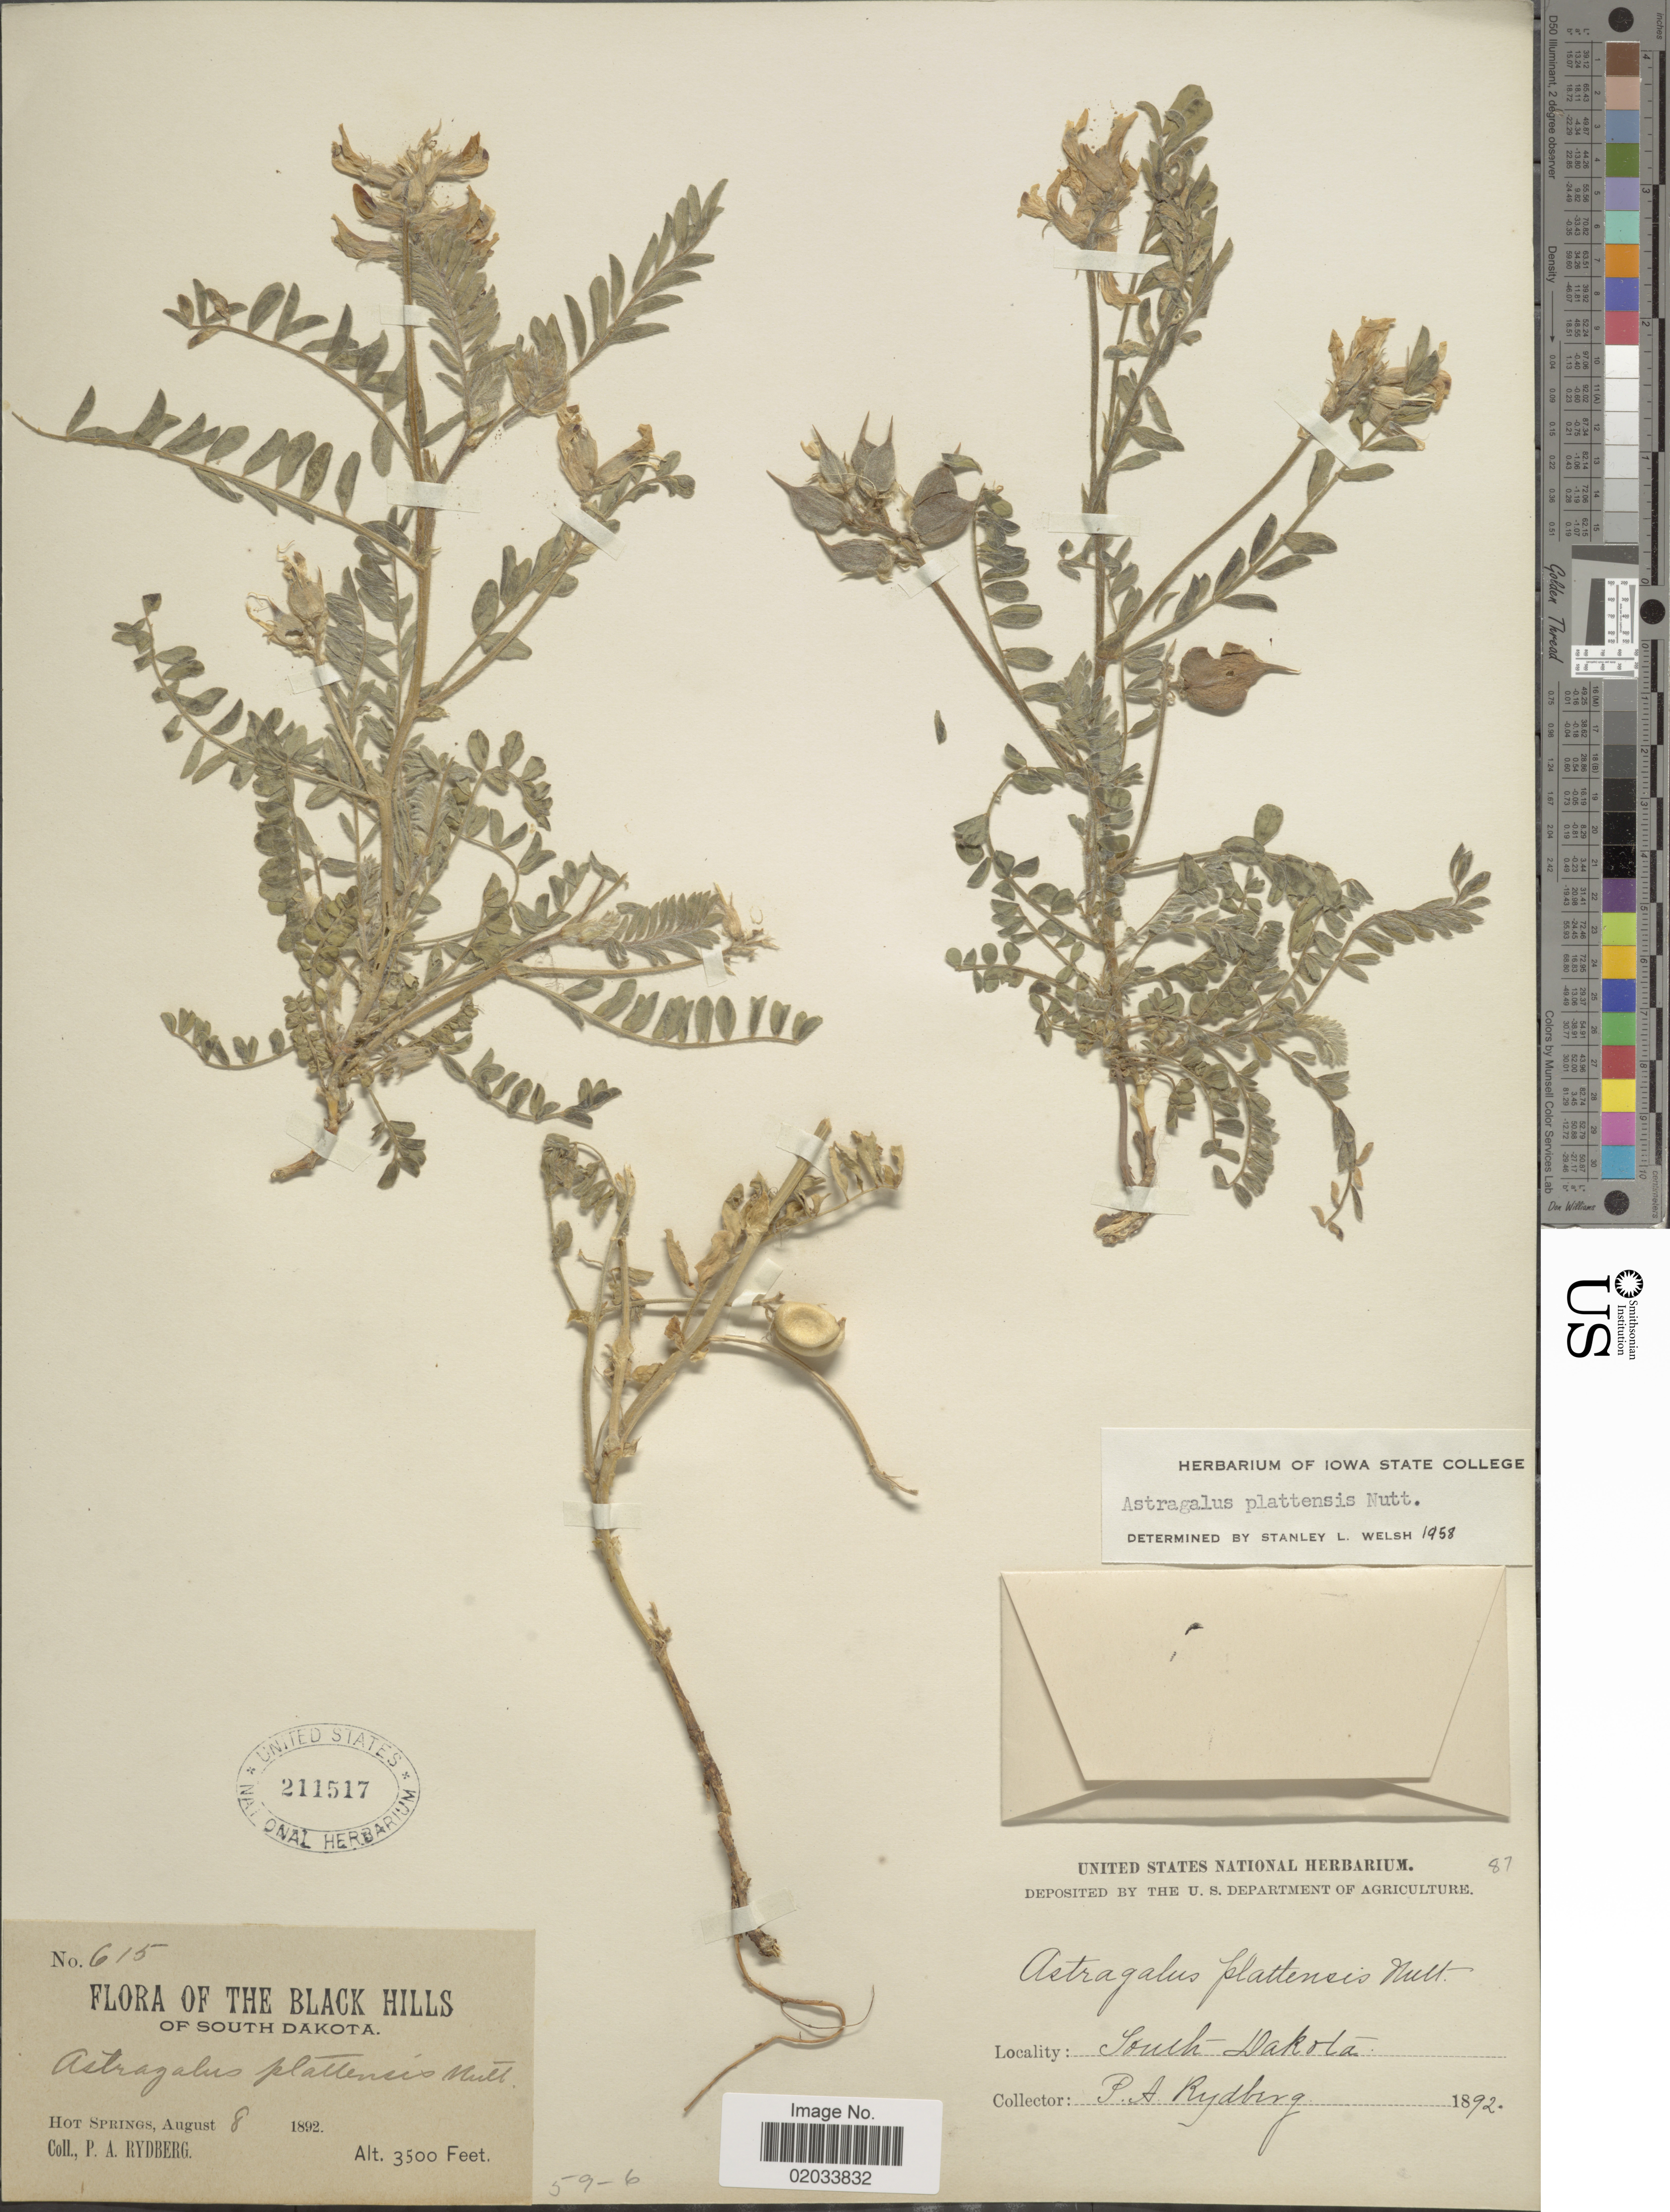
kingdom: Plantae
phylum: Tracheophyta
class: Magnoliopsida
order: Fabales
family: Fabaceae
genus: Astragalus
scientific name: Astragalus plattensis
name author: Nutt. ex Torr. & A. Gray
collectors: P. A. Rydberg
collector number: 615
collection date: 1892-08-08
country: United States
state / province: South Dakota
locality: The Black Hills of South Dakota, Hot Springs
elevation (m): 1067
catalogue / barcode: US 211517